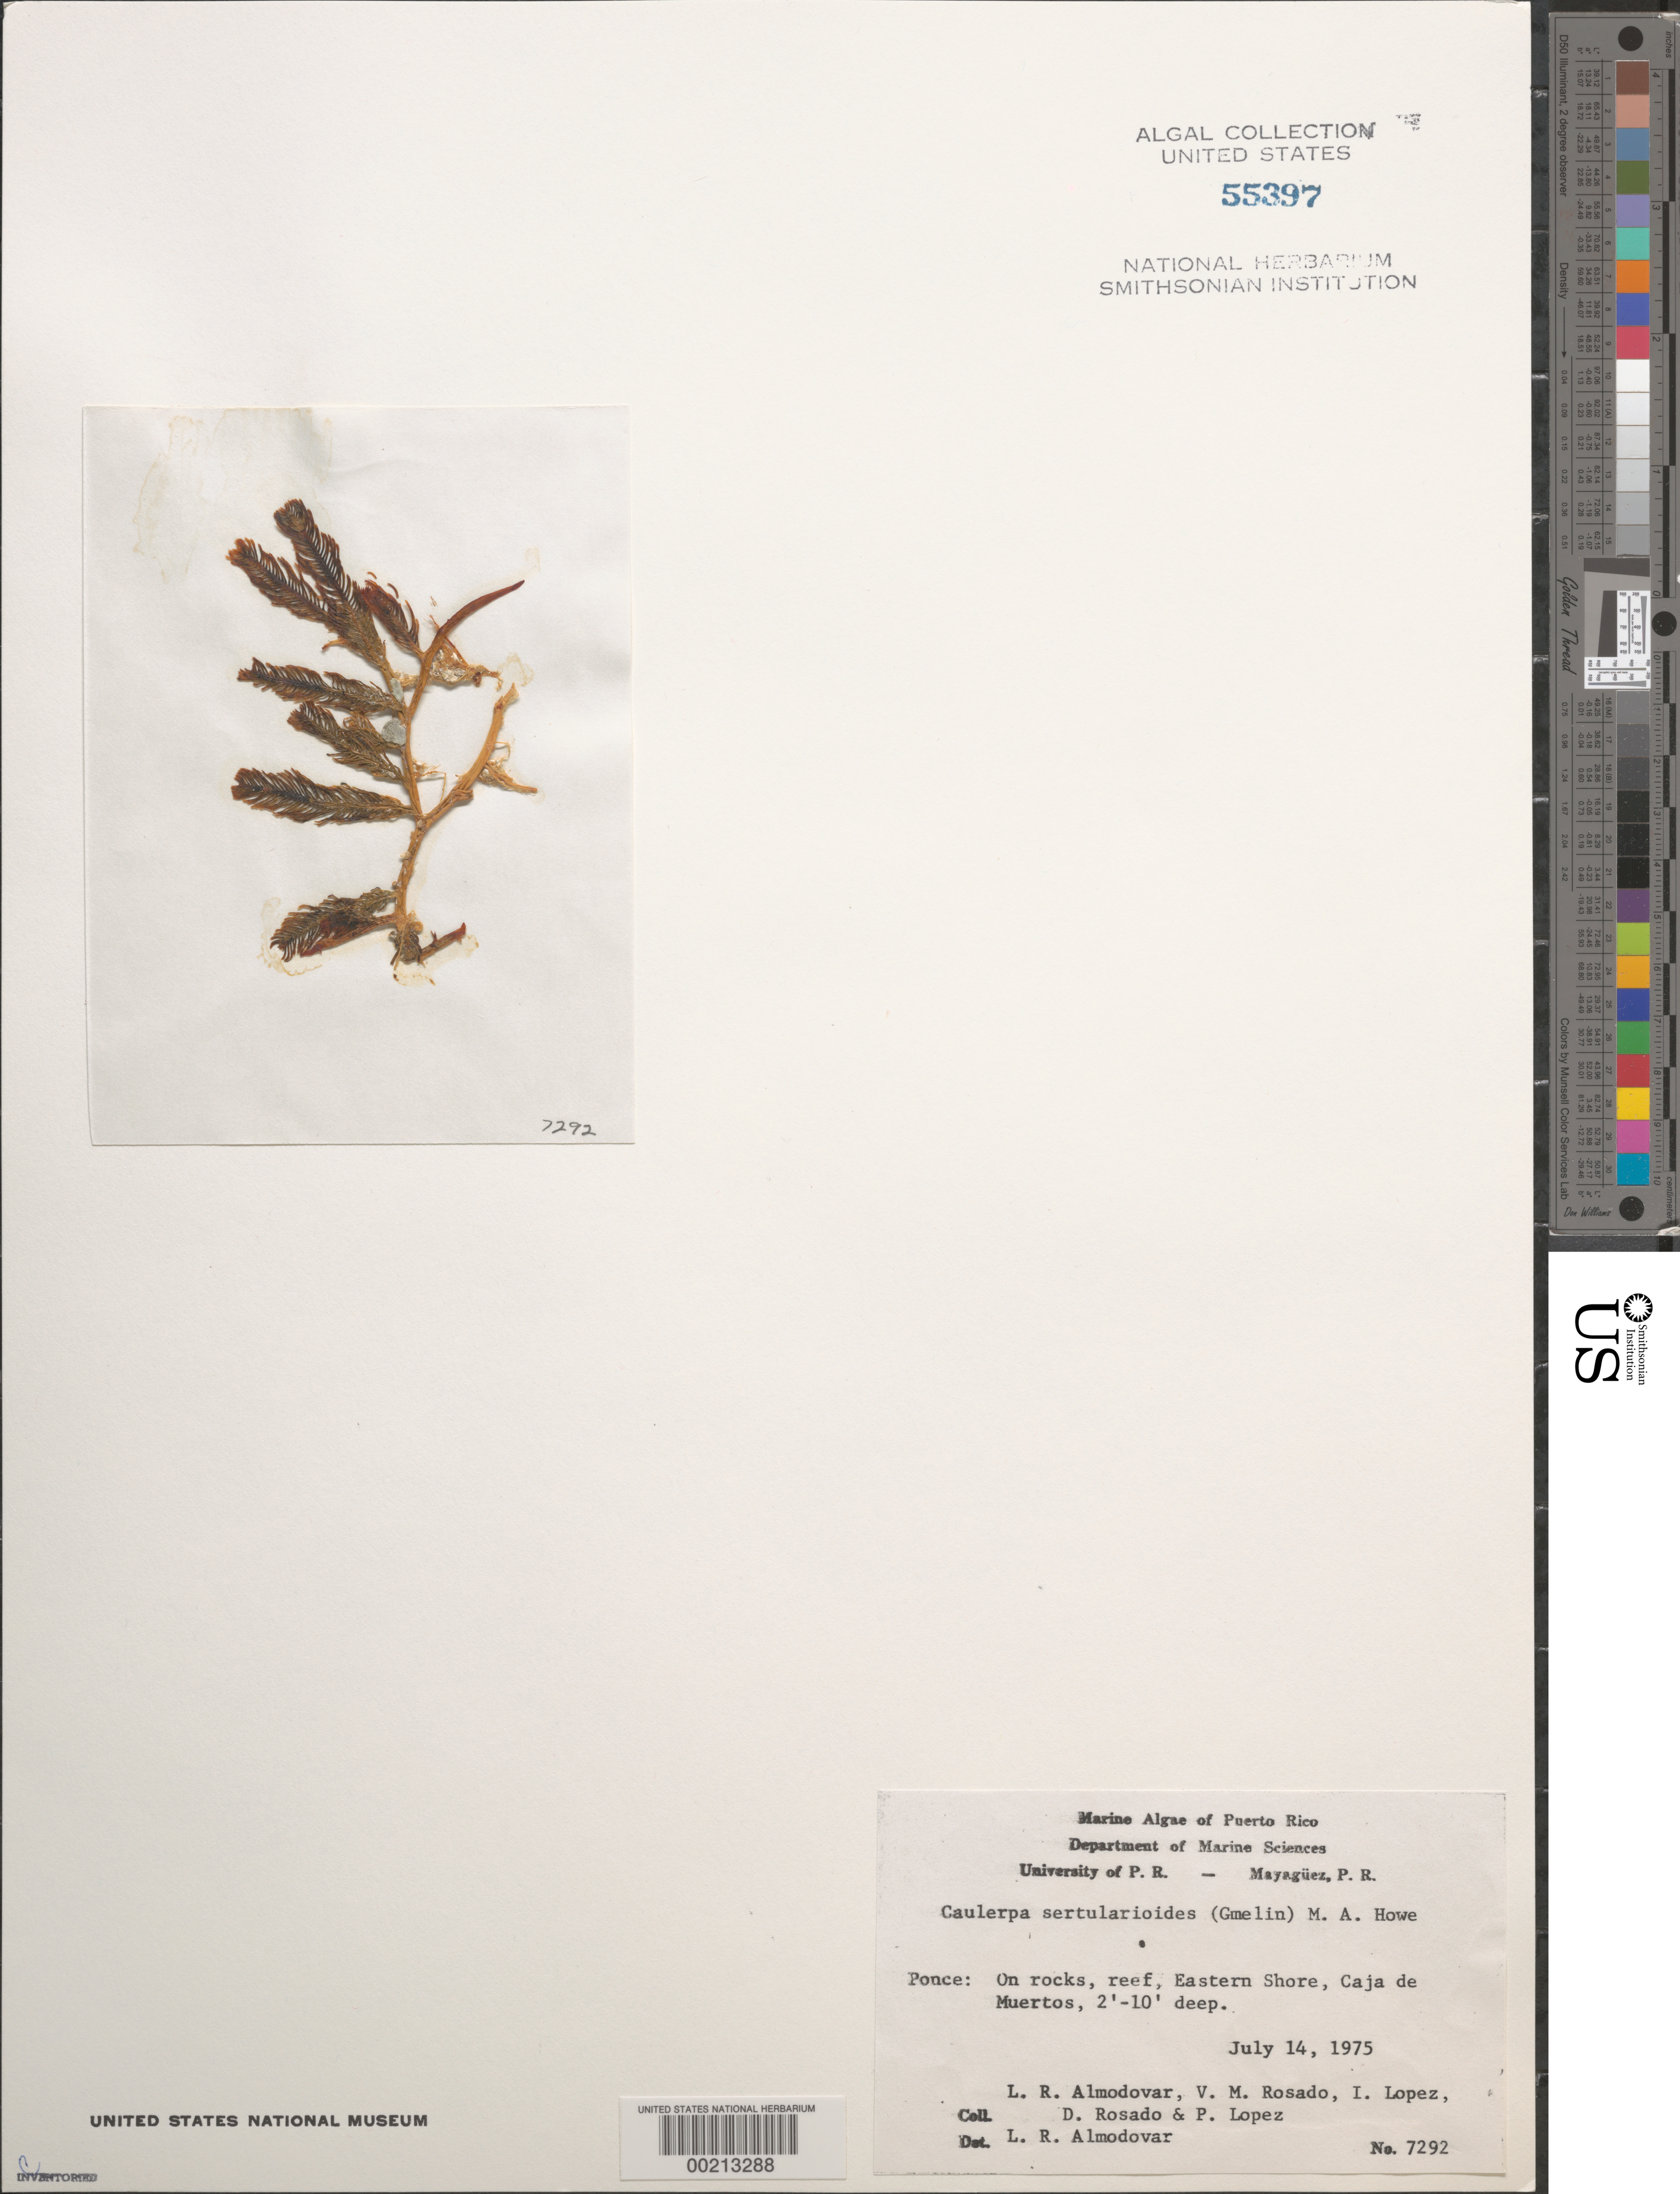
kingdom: Plantae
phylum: Chlorophyta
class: Ulvophyceae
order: Bryopsidales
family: Caulerpaceae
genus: Caulerpa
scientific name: Caulerpa sertularioides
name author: (S.G. Gmel.) M. Howe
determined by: Almodovar, L. R.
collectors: L. Almodovar, V. Rosado, I. Lopéz, D. Rosado & P. Lopez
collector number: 7292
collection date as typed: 14 Jul 1975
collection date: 1975-07-14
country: Puerto Rico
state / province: Ponce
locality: Caja de muertos, eastern shore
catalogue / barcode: US 55397